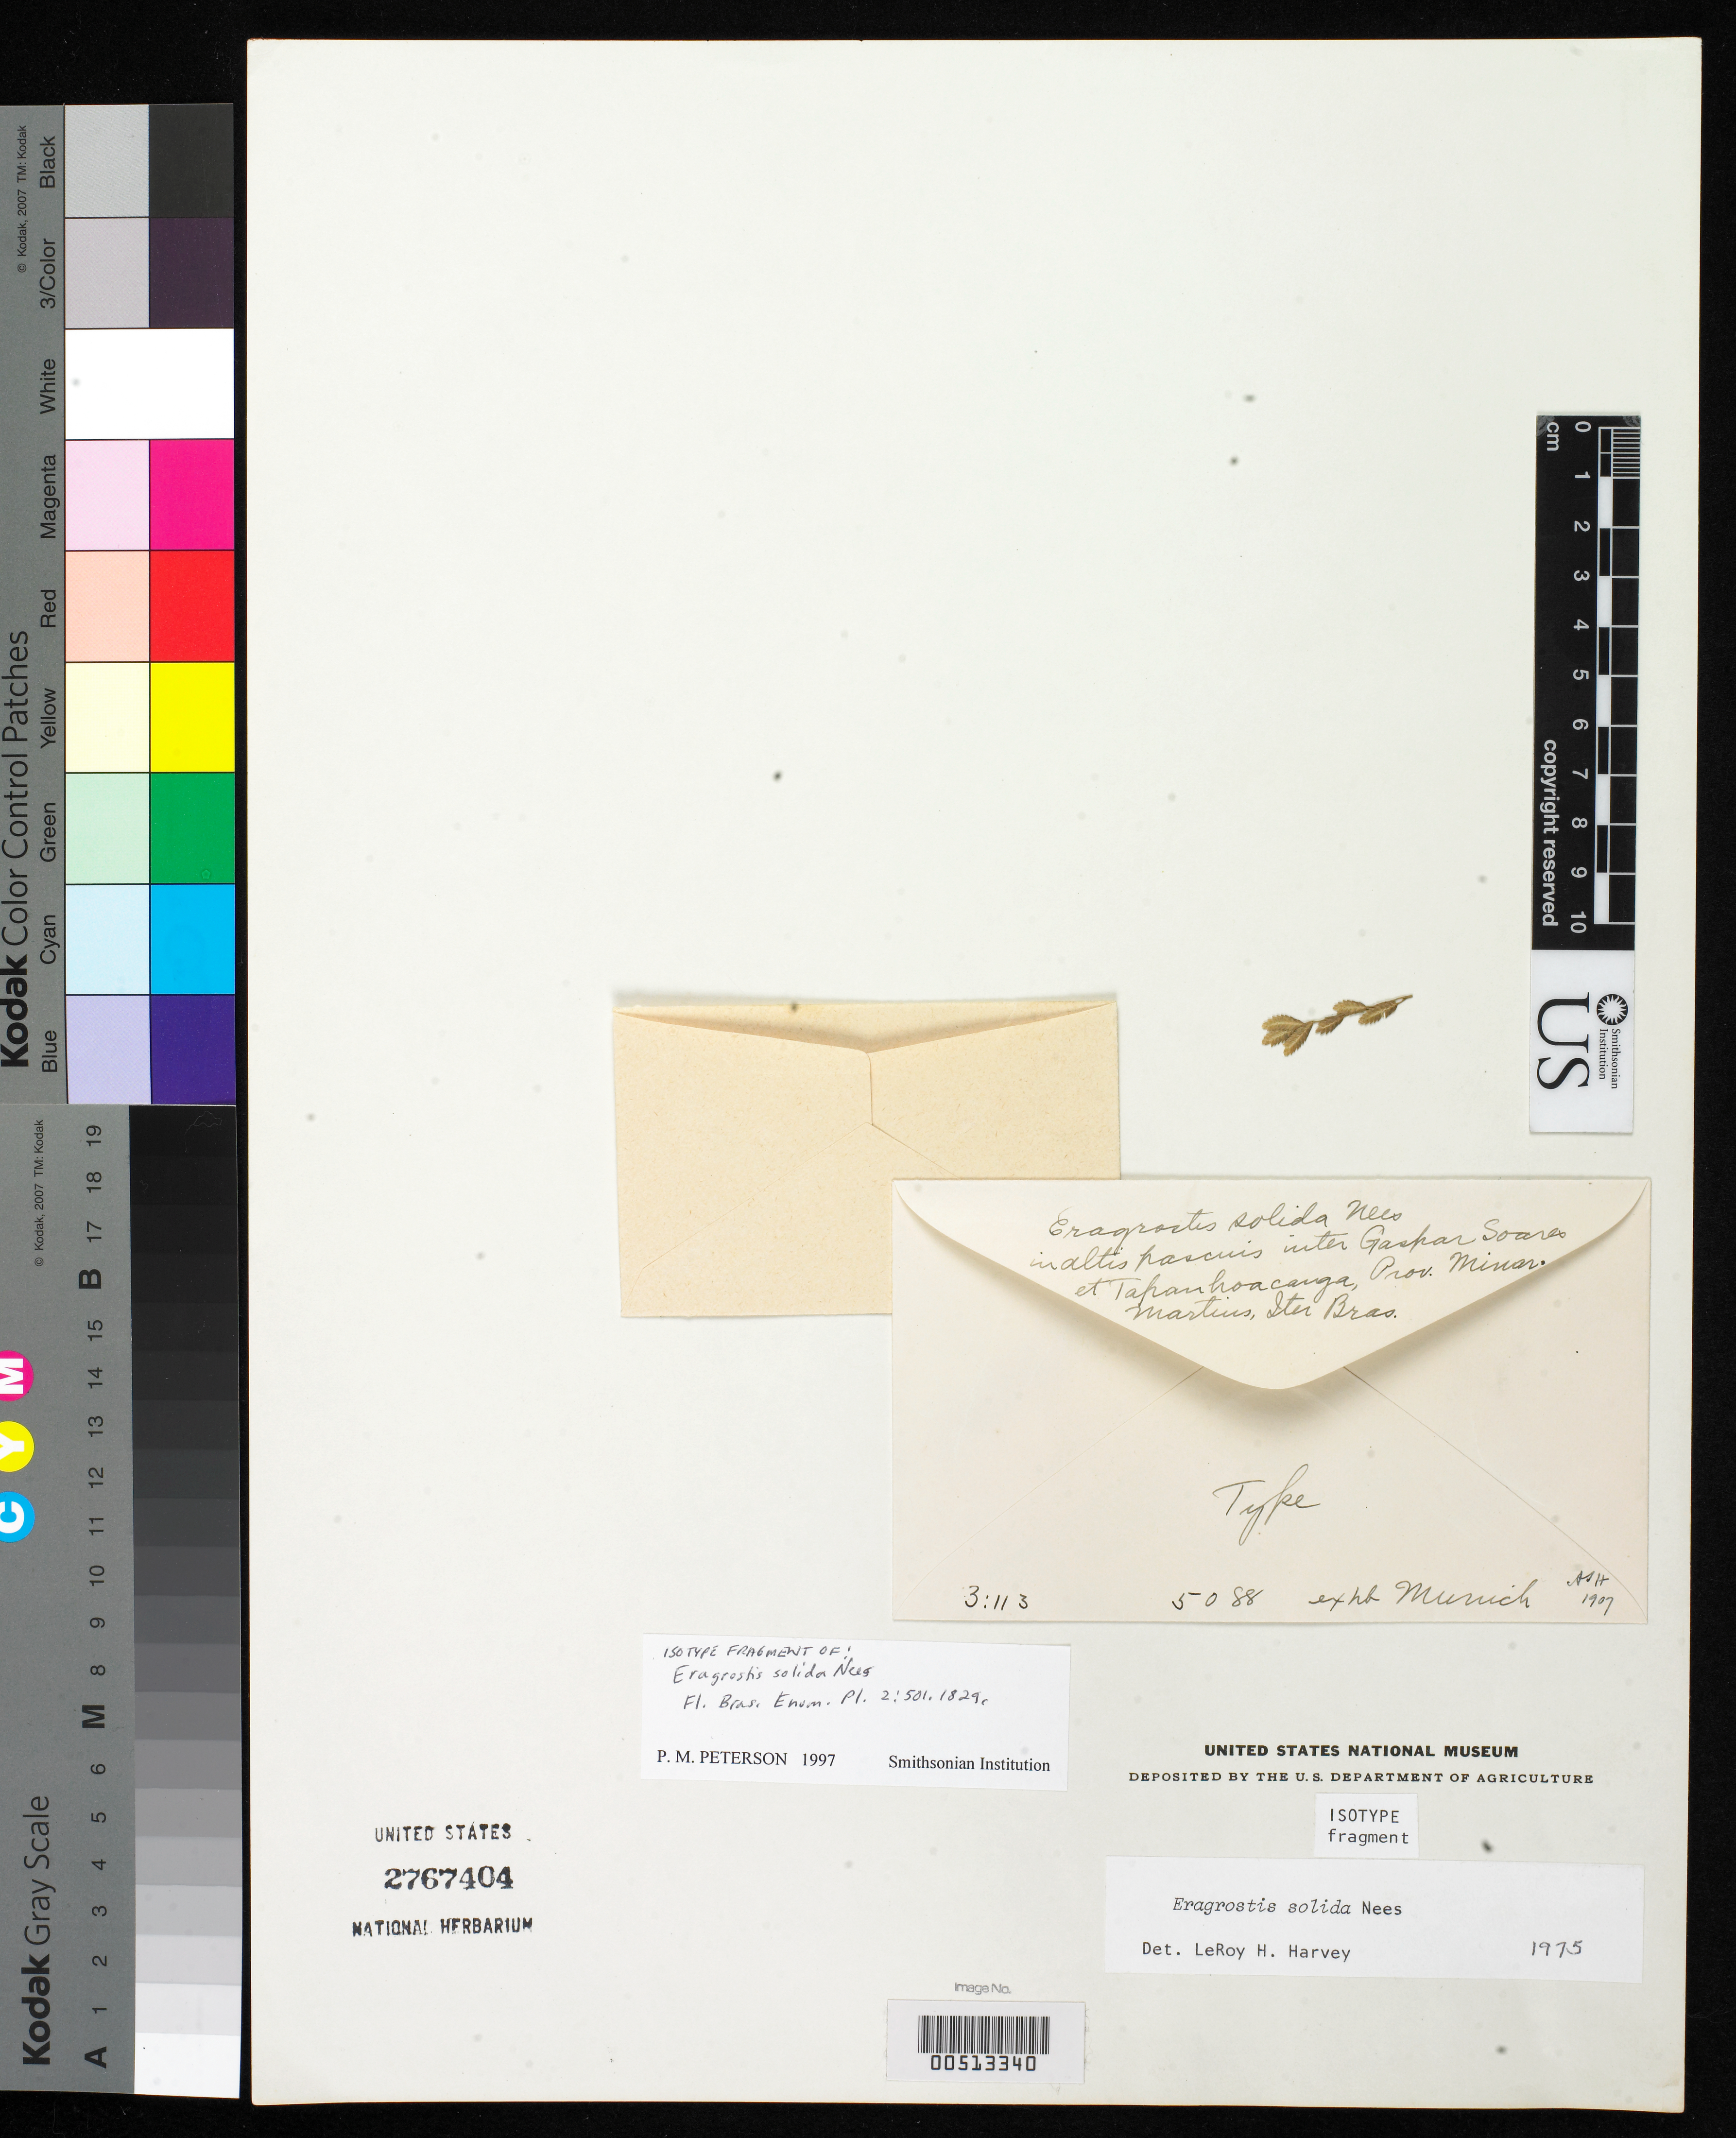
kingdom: Plantae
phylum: Tracheophyta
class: Liliopsida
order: Poales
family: Poaceae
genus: Eragrostis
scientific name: Eragrostis solida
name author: Nees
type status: Type Fragment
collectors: C. F. Martius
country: Brazil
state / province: Minas Gerais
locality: In altis pascuis inter Gasper Soares et Tapanhoacanga.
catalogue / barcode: US 2767404